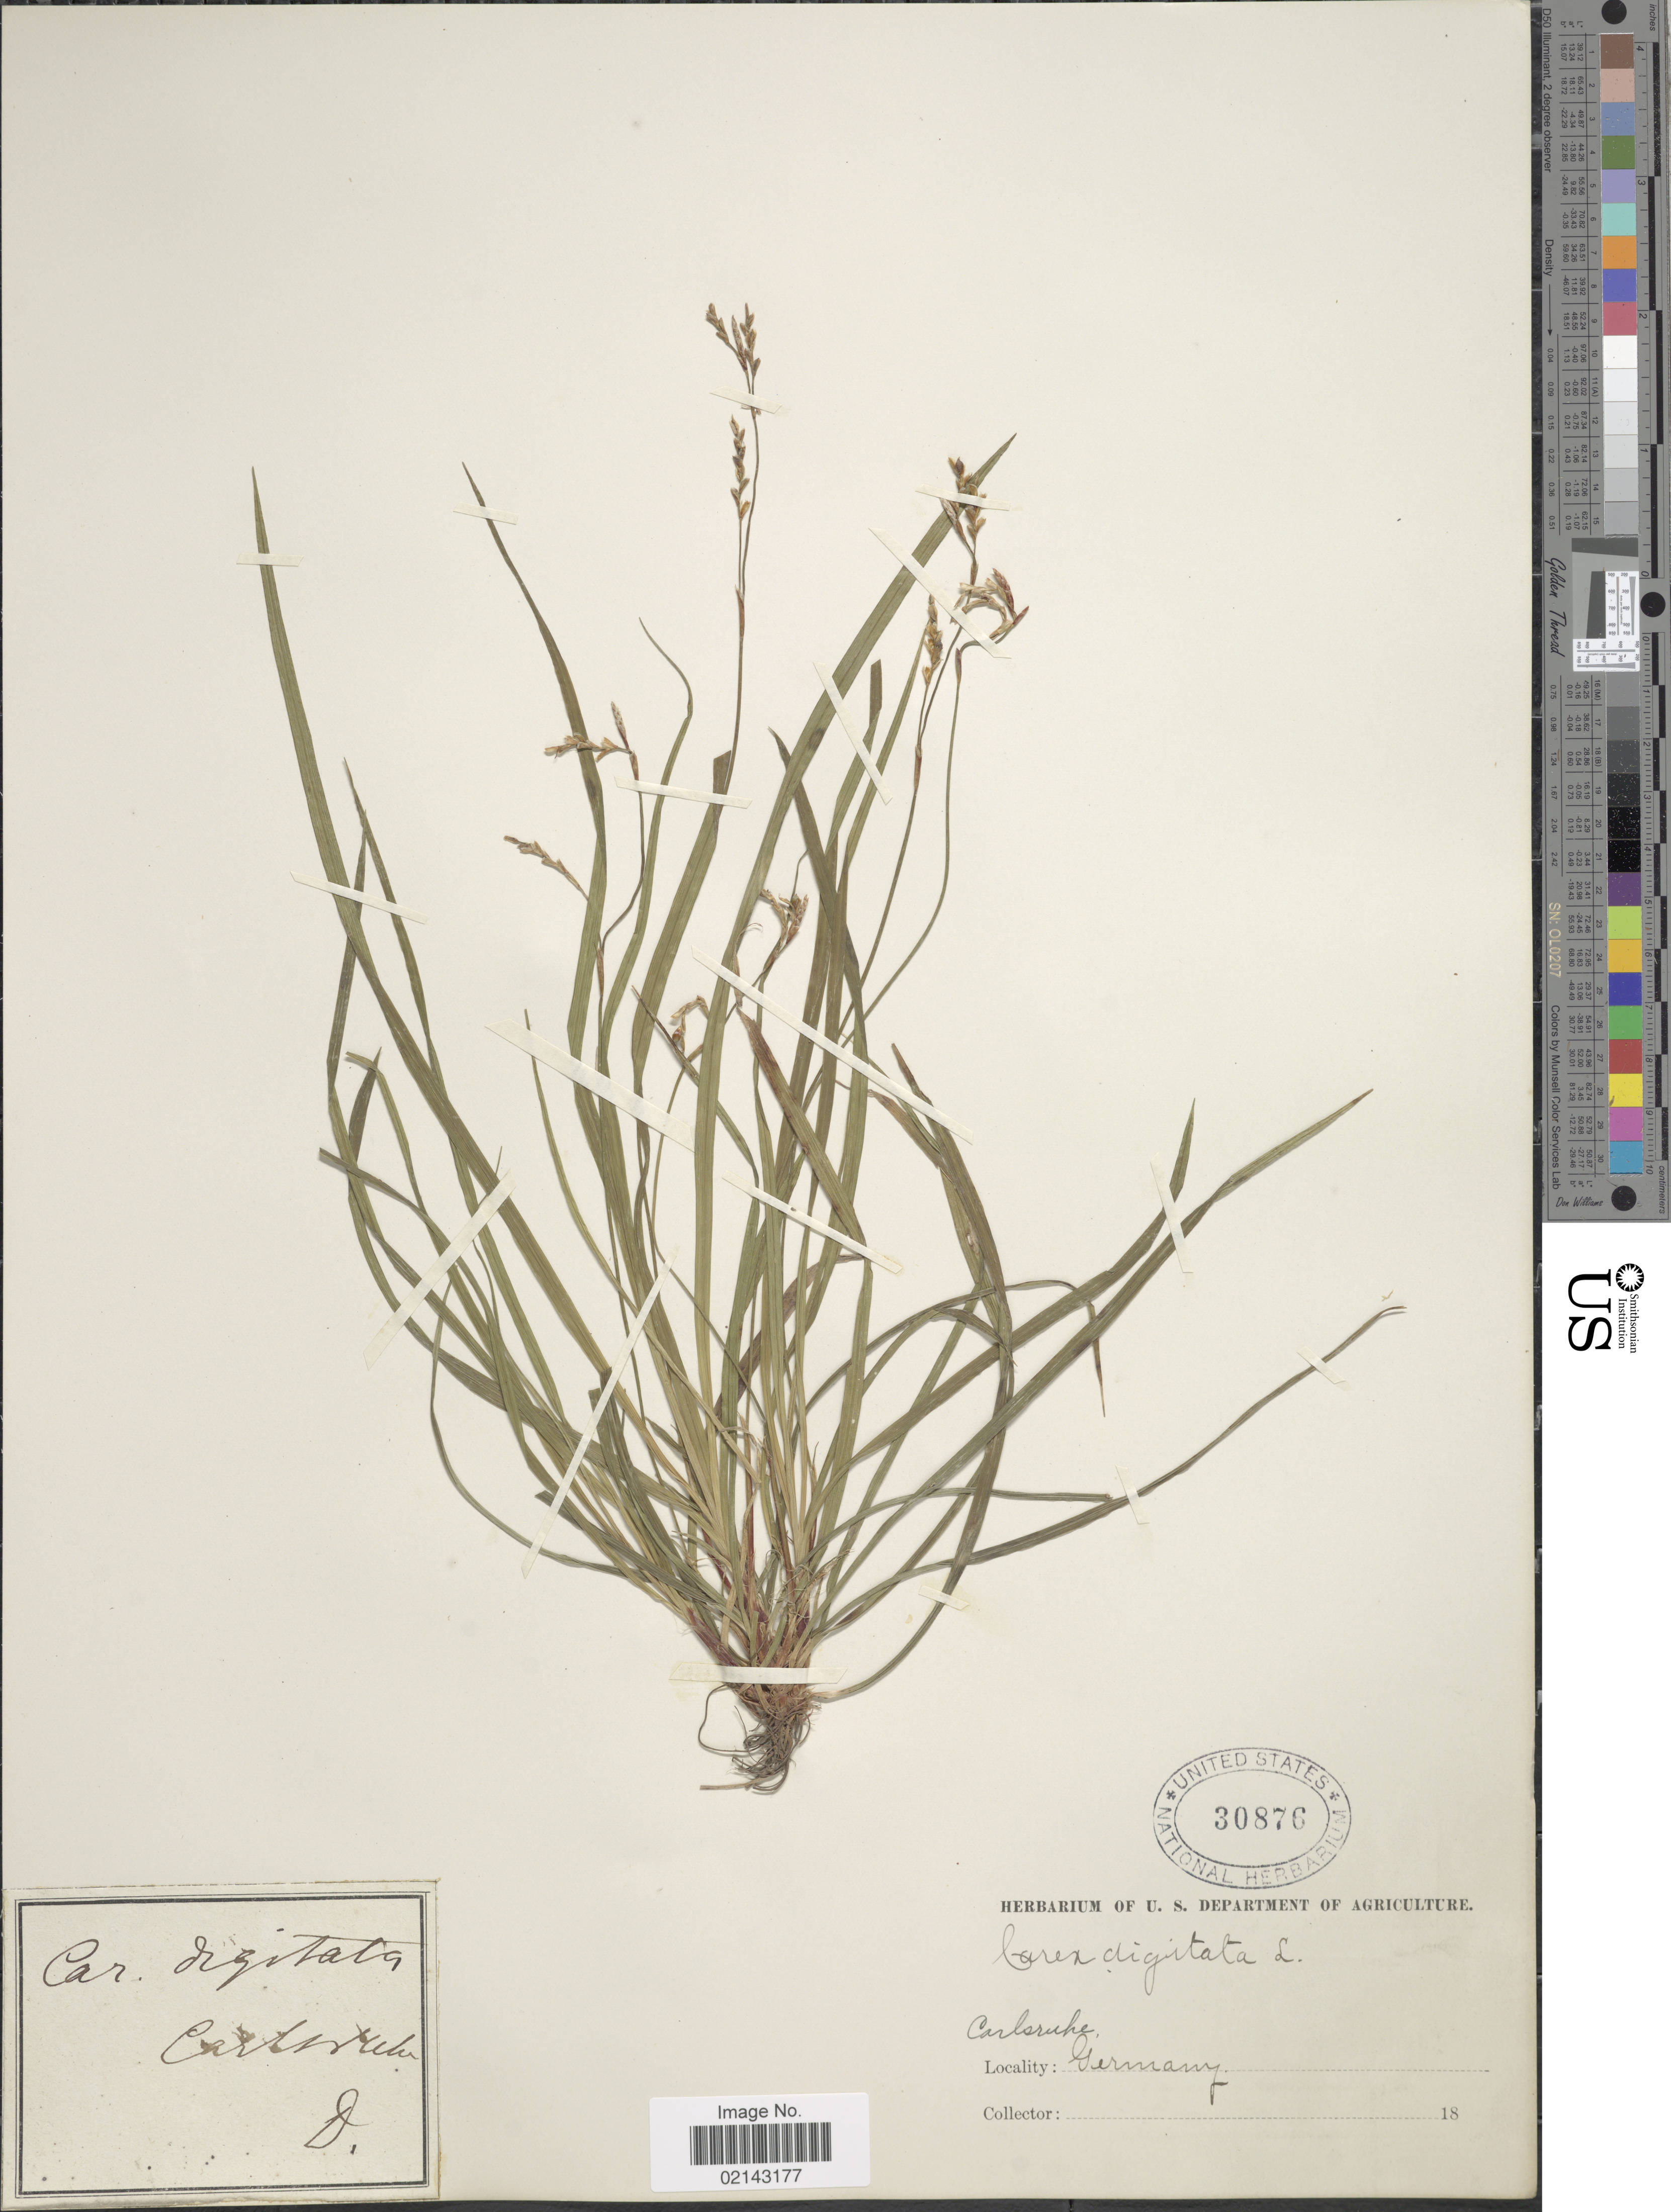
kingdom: Plantae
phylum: Tracheophyta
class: Liliopsida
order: Poales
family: Cyperaceae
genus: Carex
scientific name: Carex digitata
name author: L.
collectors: ex herb. U. S. Department of Agriculture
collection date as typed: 18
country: Germany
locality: Carlsruke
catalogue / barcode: US 30876